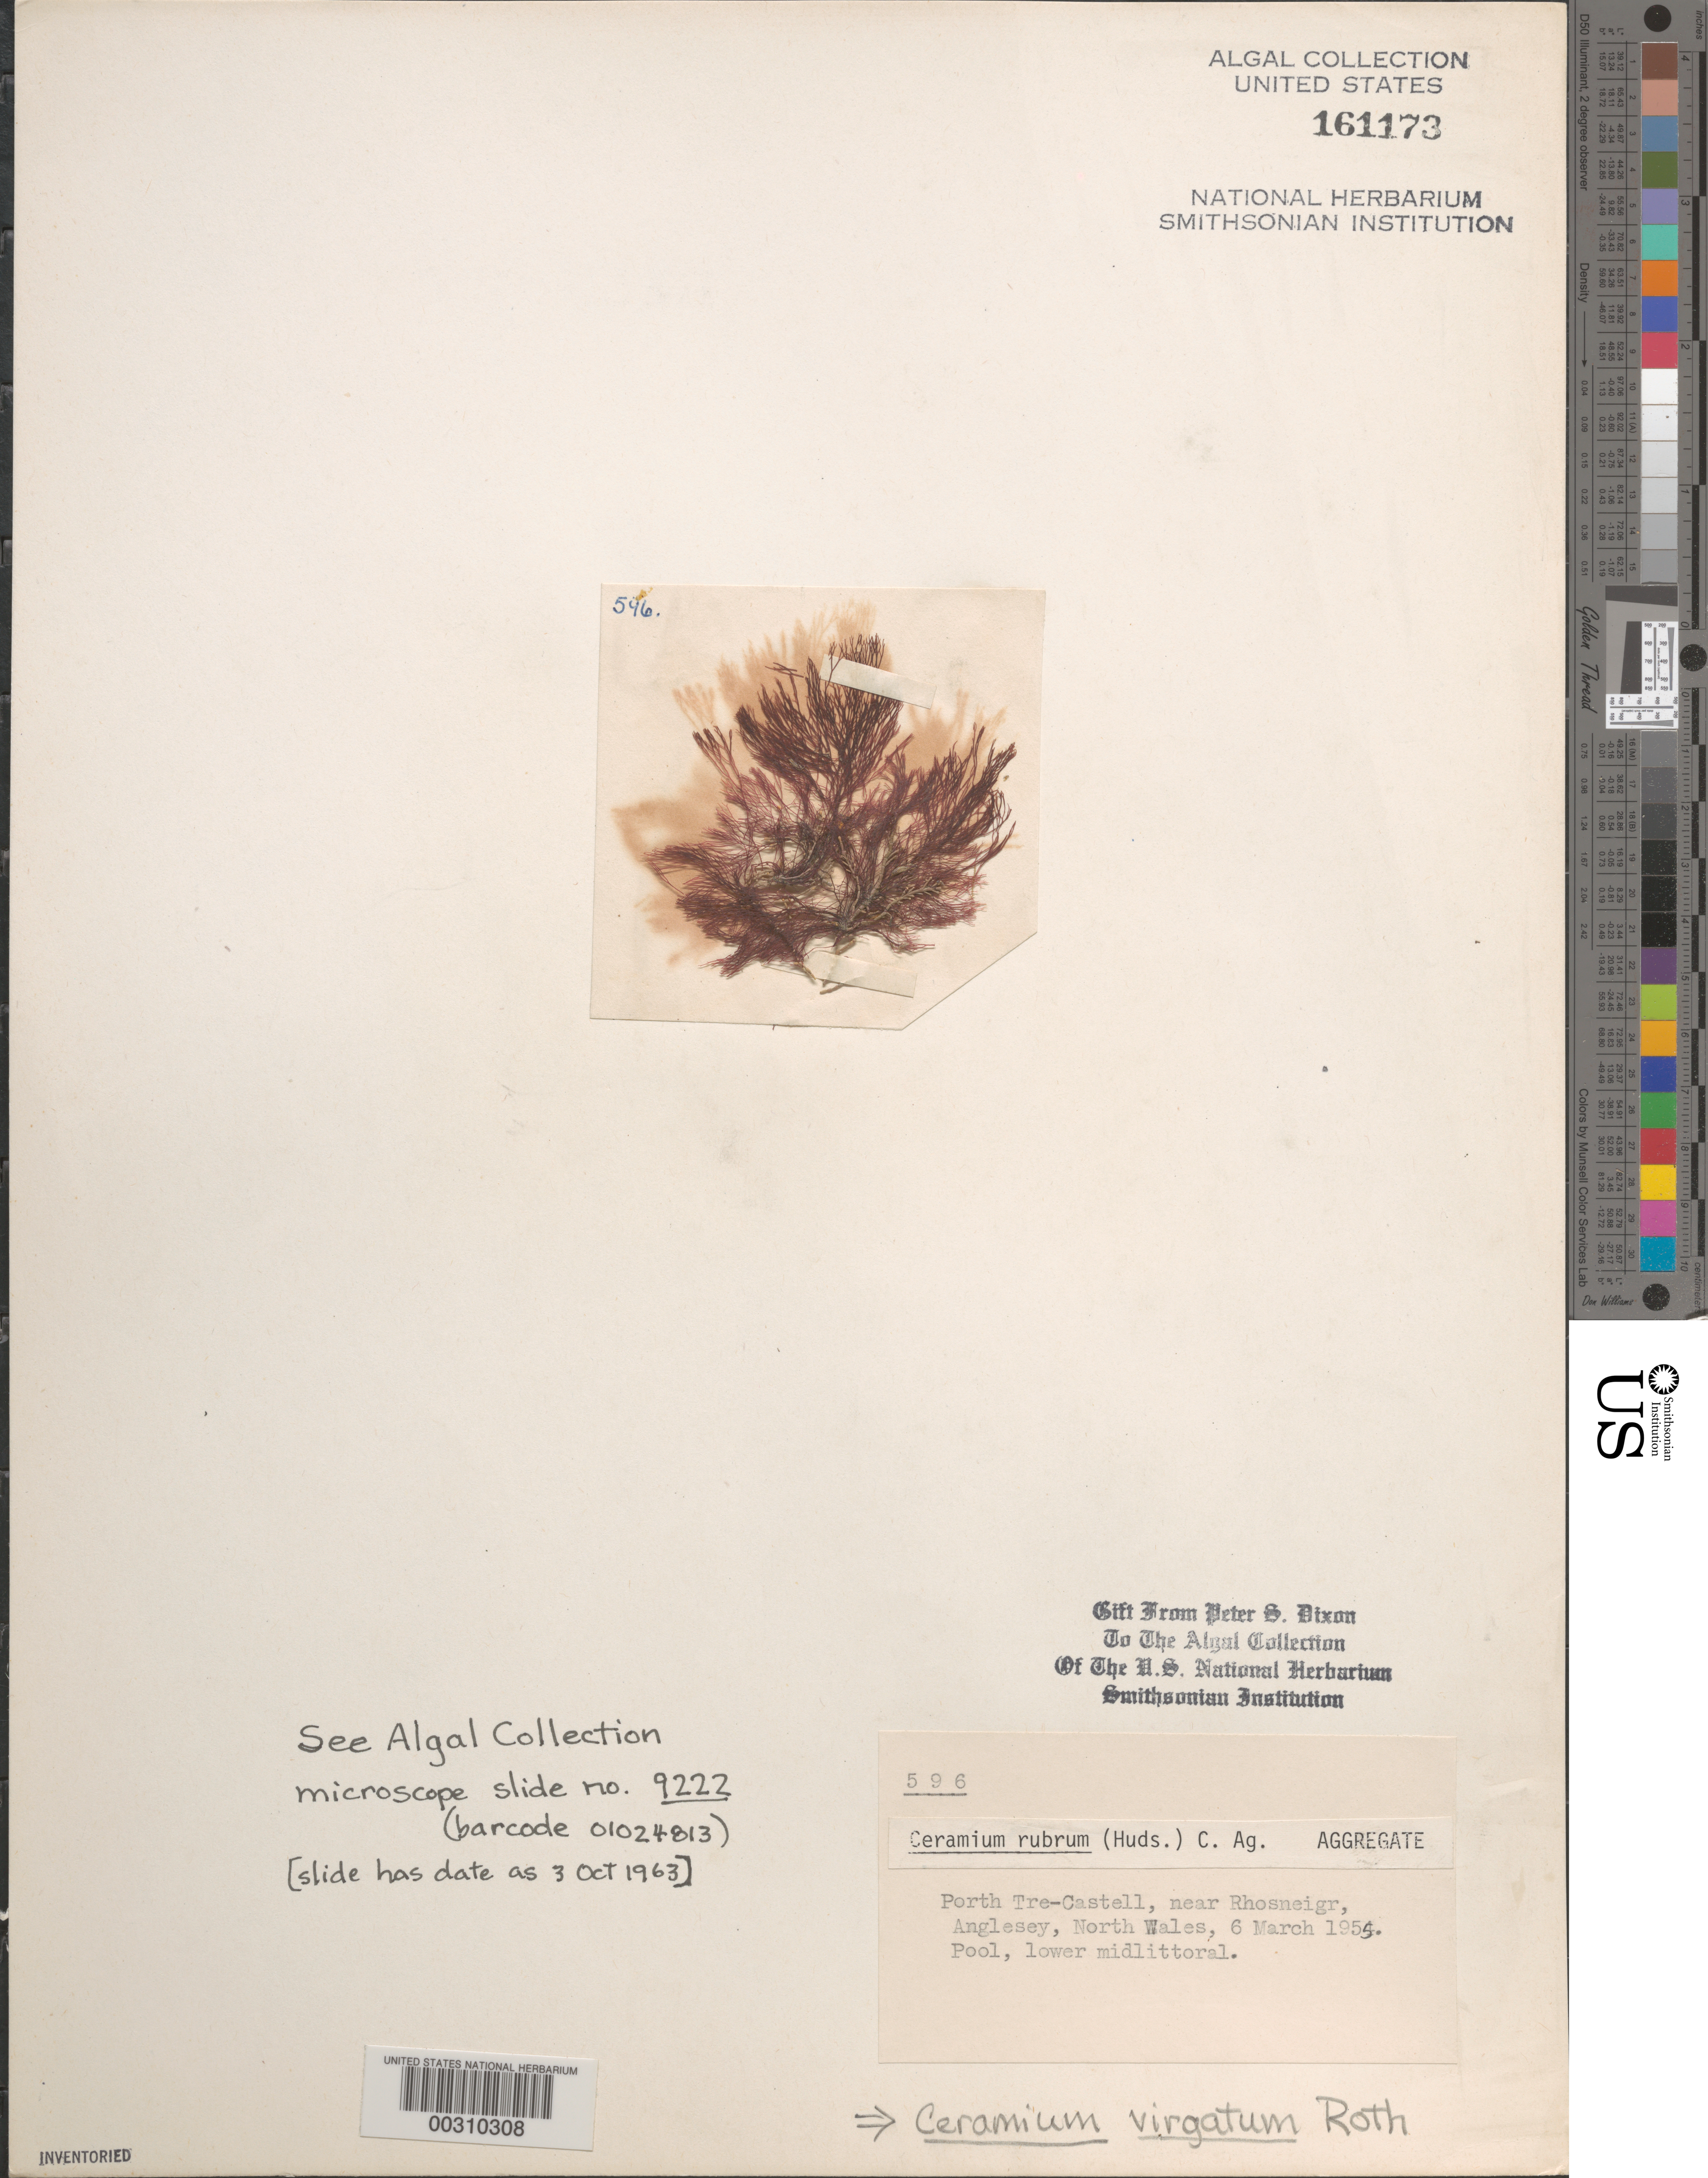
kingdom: Plantae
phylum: Rhodophyta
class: Florideophyceae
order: Ceramiales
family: Ceramiaceae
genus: Ceramium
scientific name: Ceramium virgatum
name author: Roth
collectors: P. S. Dixon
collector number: PSD 596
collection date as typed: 06 Mar 1955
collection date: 1955-03-06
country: United Kingdom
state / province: Wales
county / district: Gwynedd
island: Anglesey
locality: Porth Tre-castell, near Rhosneigr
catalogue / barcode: US 161173